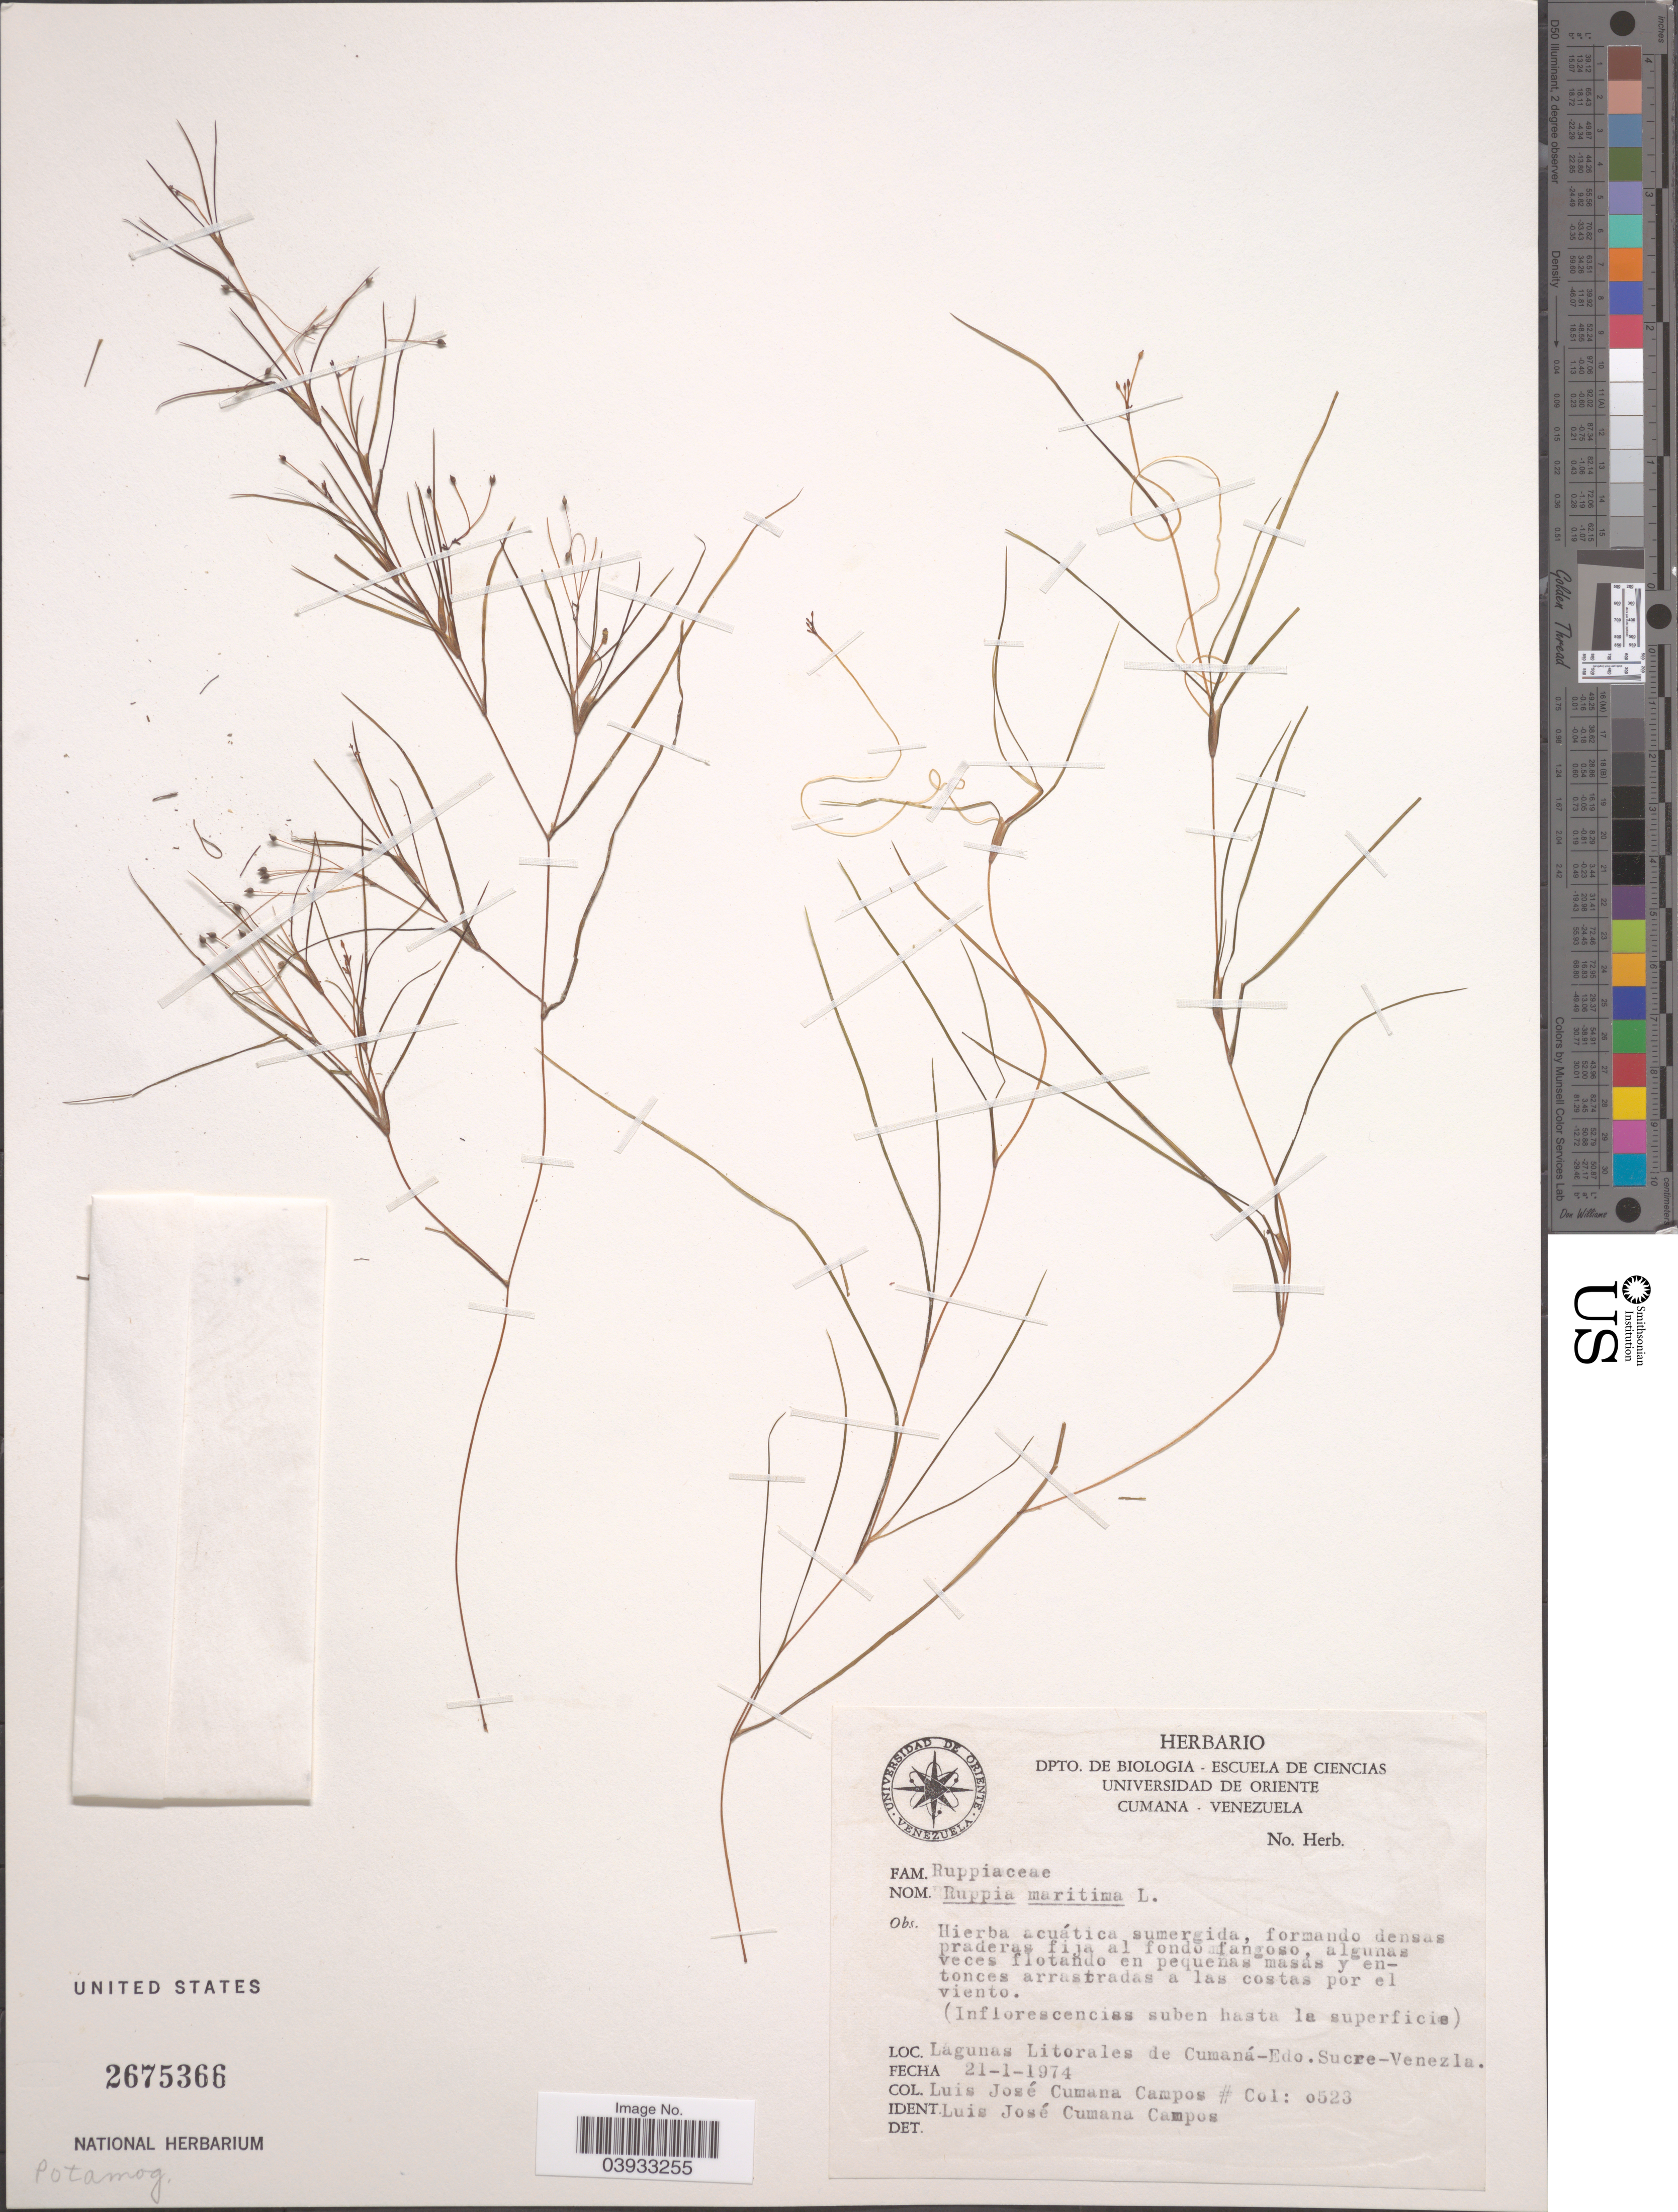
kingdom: Plantae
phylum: Tracheophyta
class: Liliopsida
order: Alismatales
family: Ruppiaceae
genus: Ruppia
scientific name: Ruppia maritima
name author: L.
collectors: L. J. Cumaná C.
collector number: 0523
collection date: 1974-01-21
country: Venezuela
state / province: Sucre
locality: Lagunas Litorales de Cumaná.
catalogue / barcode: US 2675366